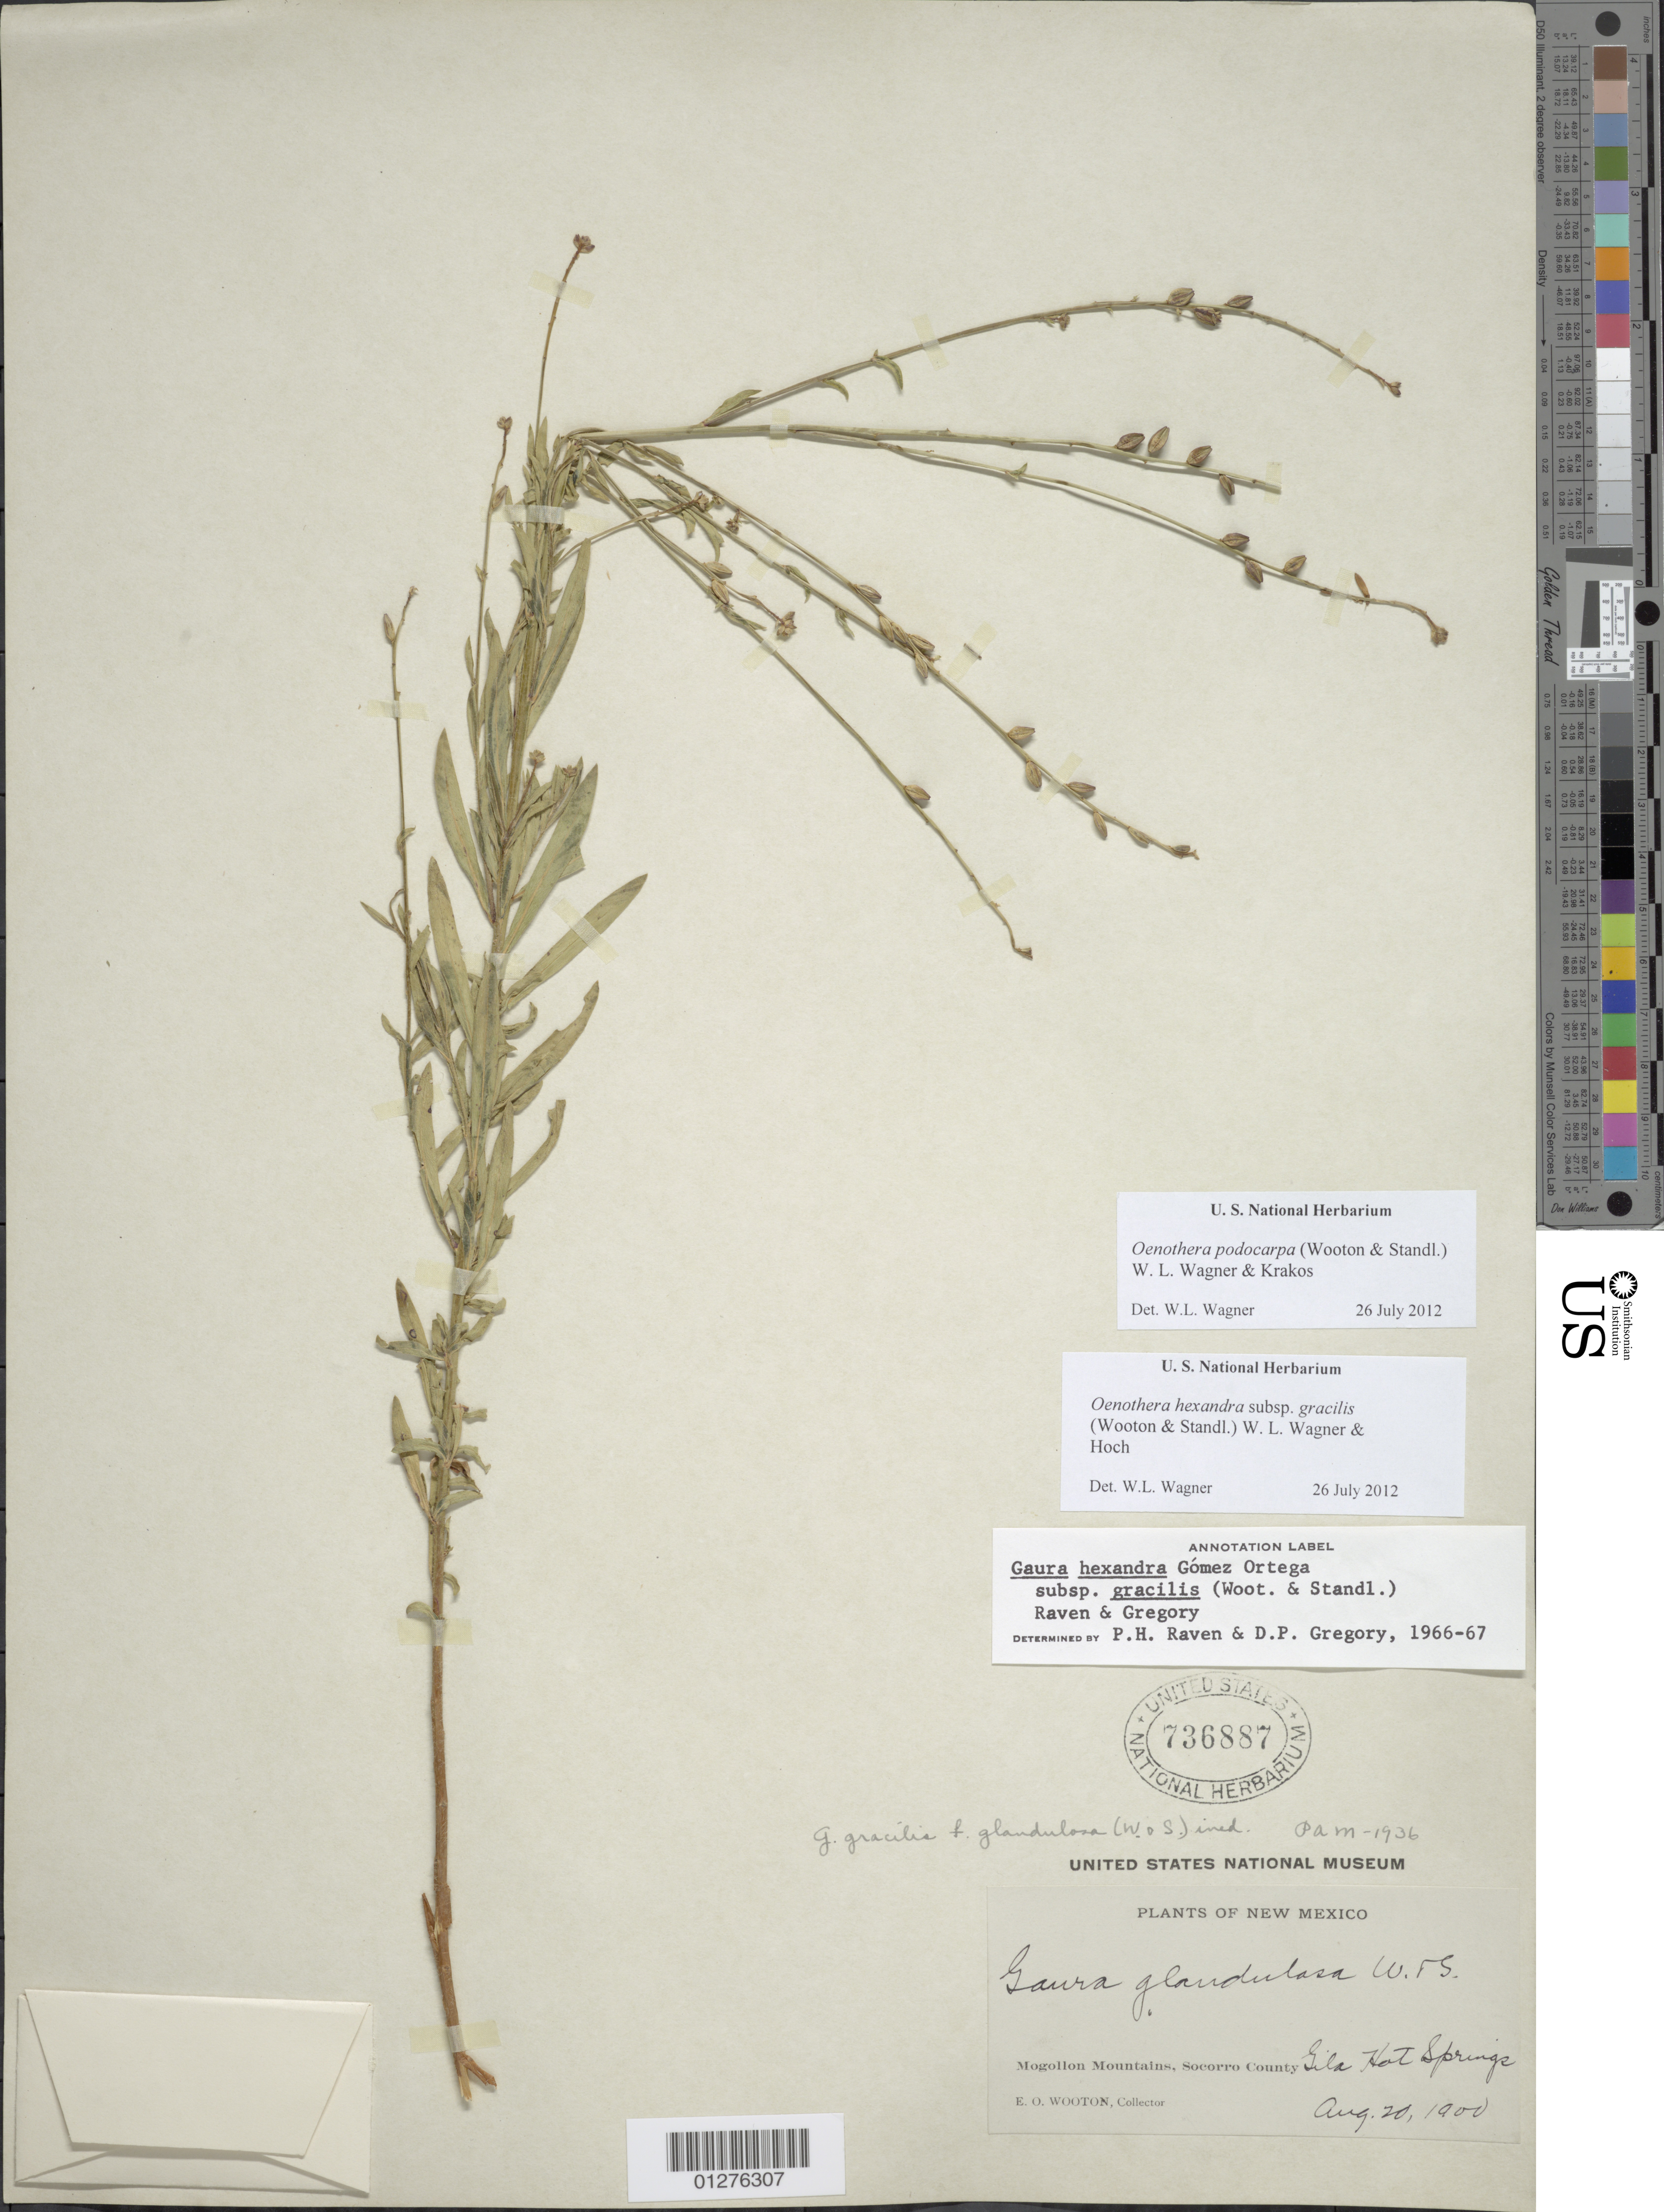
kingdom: Plantae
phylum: Tracheophyta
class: Magnoliopsida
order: Myrtales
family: Onagraceae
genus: Oenothera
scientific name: Oenothera podocarpa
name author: (Wooton & Standl.) Krakos & W.L. Wagner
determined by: Wagner, W. L., (BOT), Smithsonian Institution - National Museum of Natural History (UNITED STATES)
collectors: E. O. Wooton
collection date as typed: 20 Aug 1900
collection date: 1900-08-20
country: United States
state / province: New Mexico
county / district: Socorro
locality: Gila Hot Springs. Mogollon Mts.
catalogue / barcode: US 736887